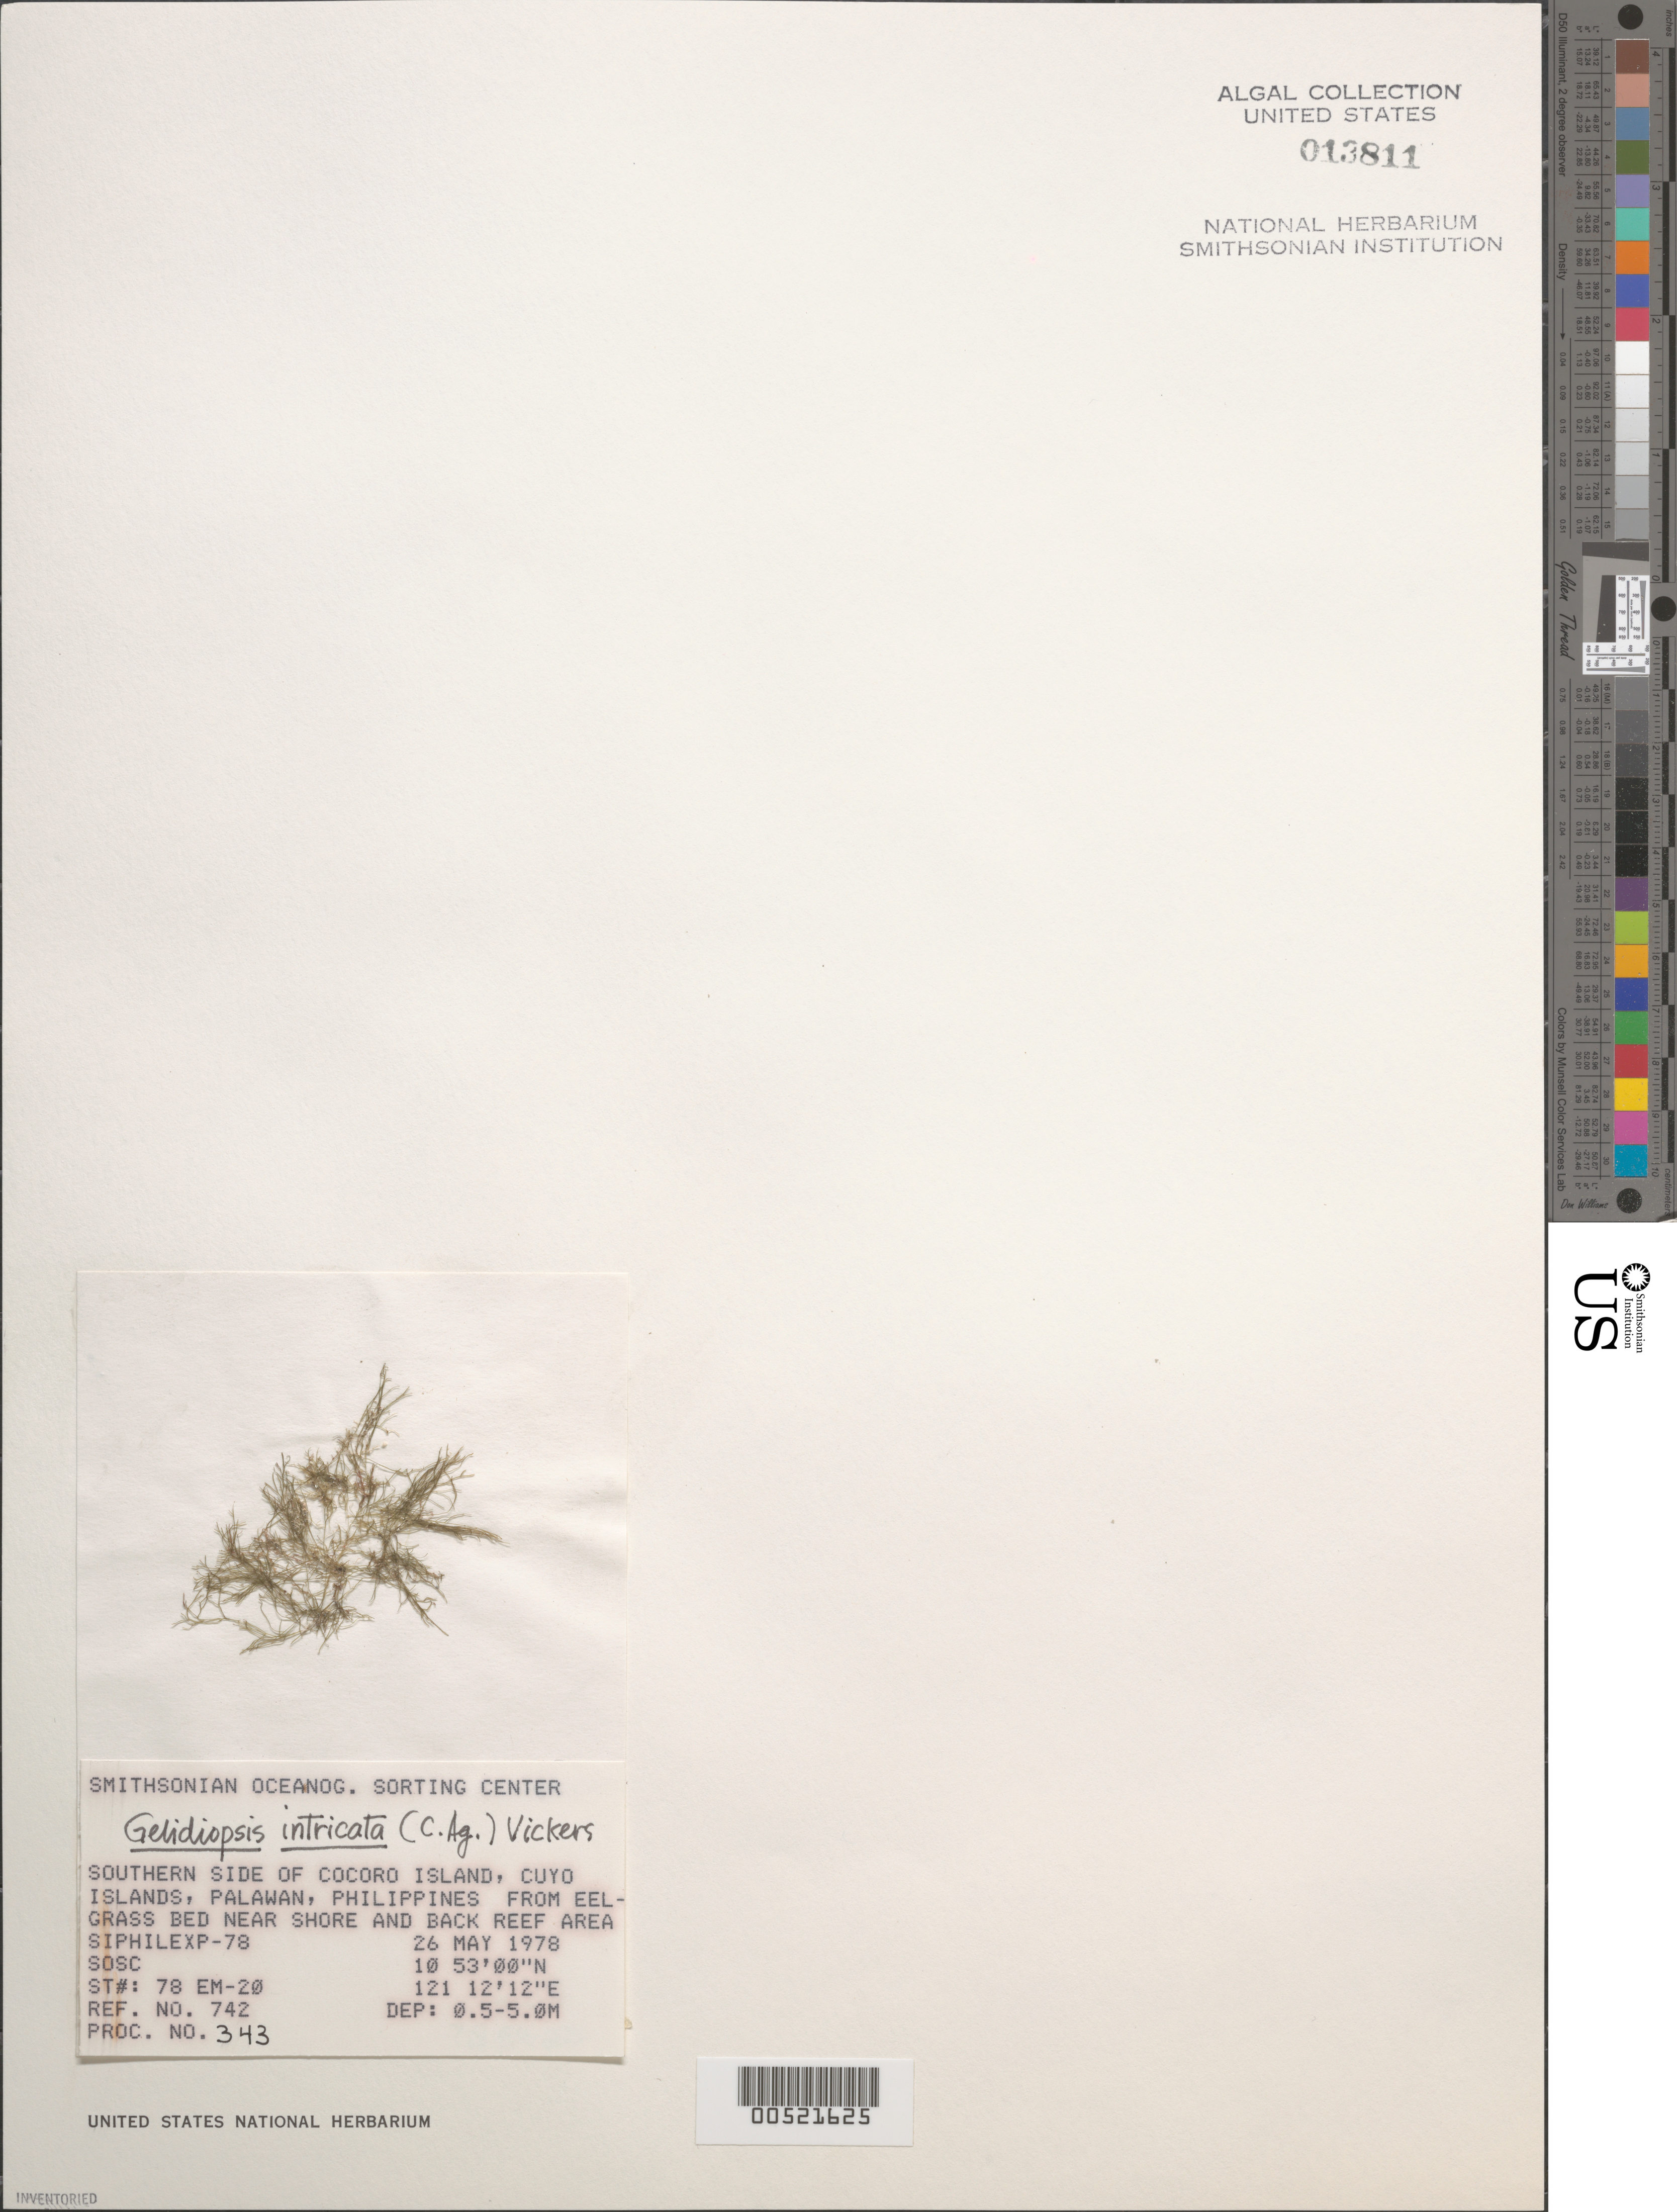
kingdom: Plantae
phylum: Rhodophyta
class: Florideophyceae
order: Rhodymeniales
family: Lomentariaceae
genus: Ceratodictyon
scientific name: Ceratodictyon intricatum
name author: (C. Agardh) R.E. Norris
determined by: Algae name updating Project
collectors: SOSC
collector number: Station 78 Em-20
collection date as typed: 26 May 1978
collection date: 1978-05-26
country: Philippines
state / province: Mimaropa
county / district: Palawan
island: Cocoro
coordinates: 10 53' 00" N, 121 12' 12" E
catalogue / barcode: US 13811